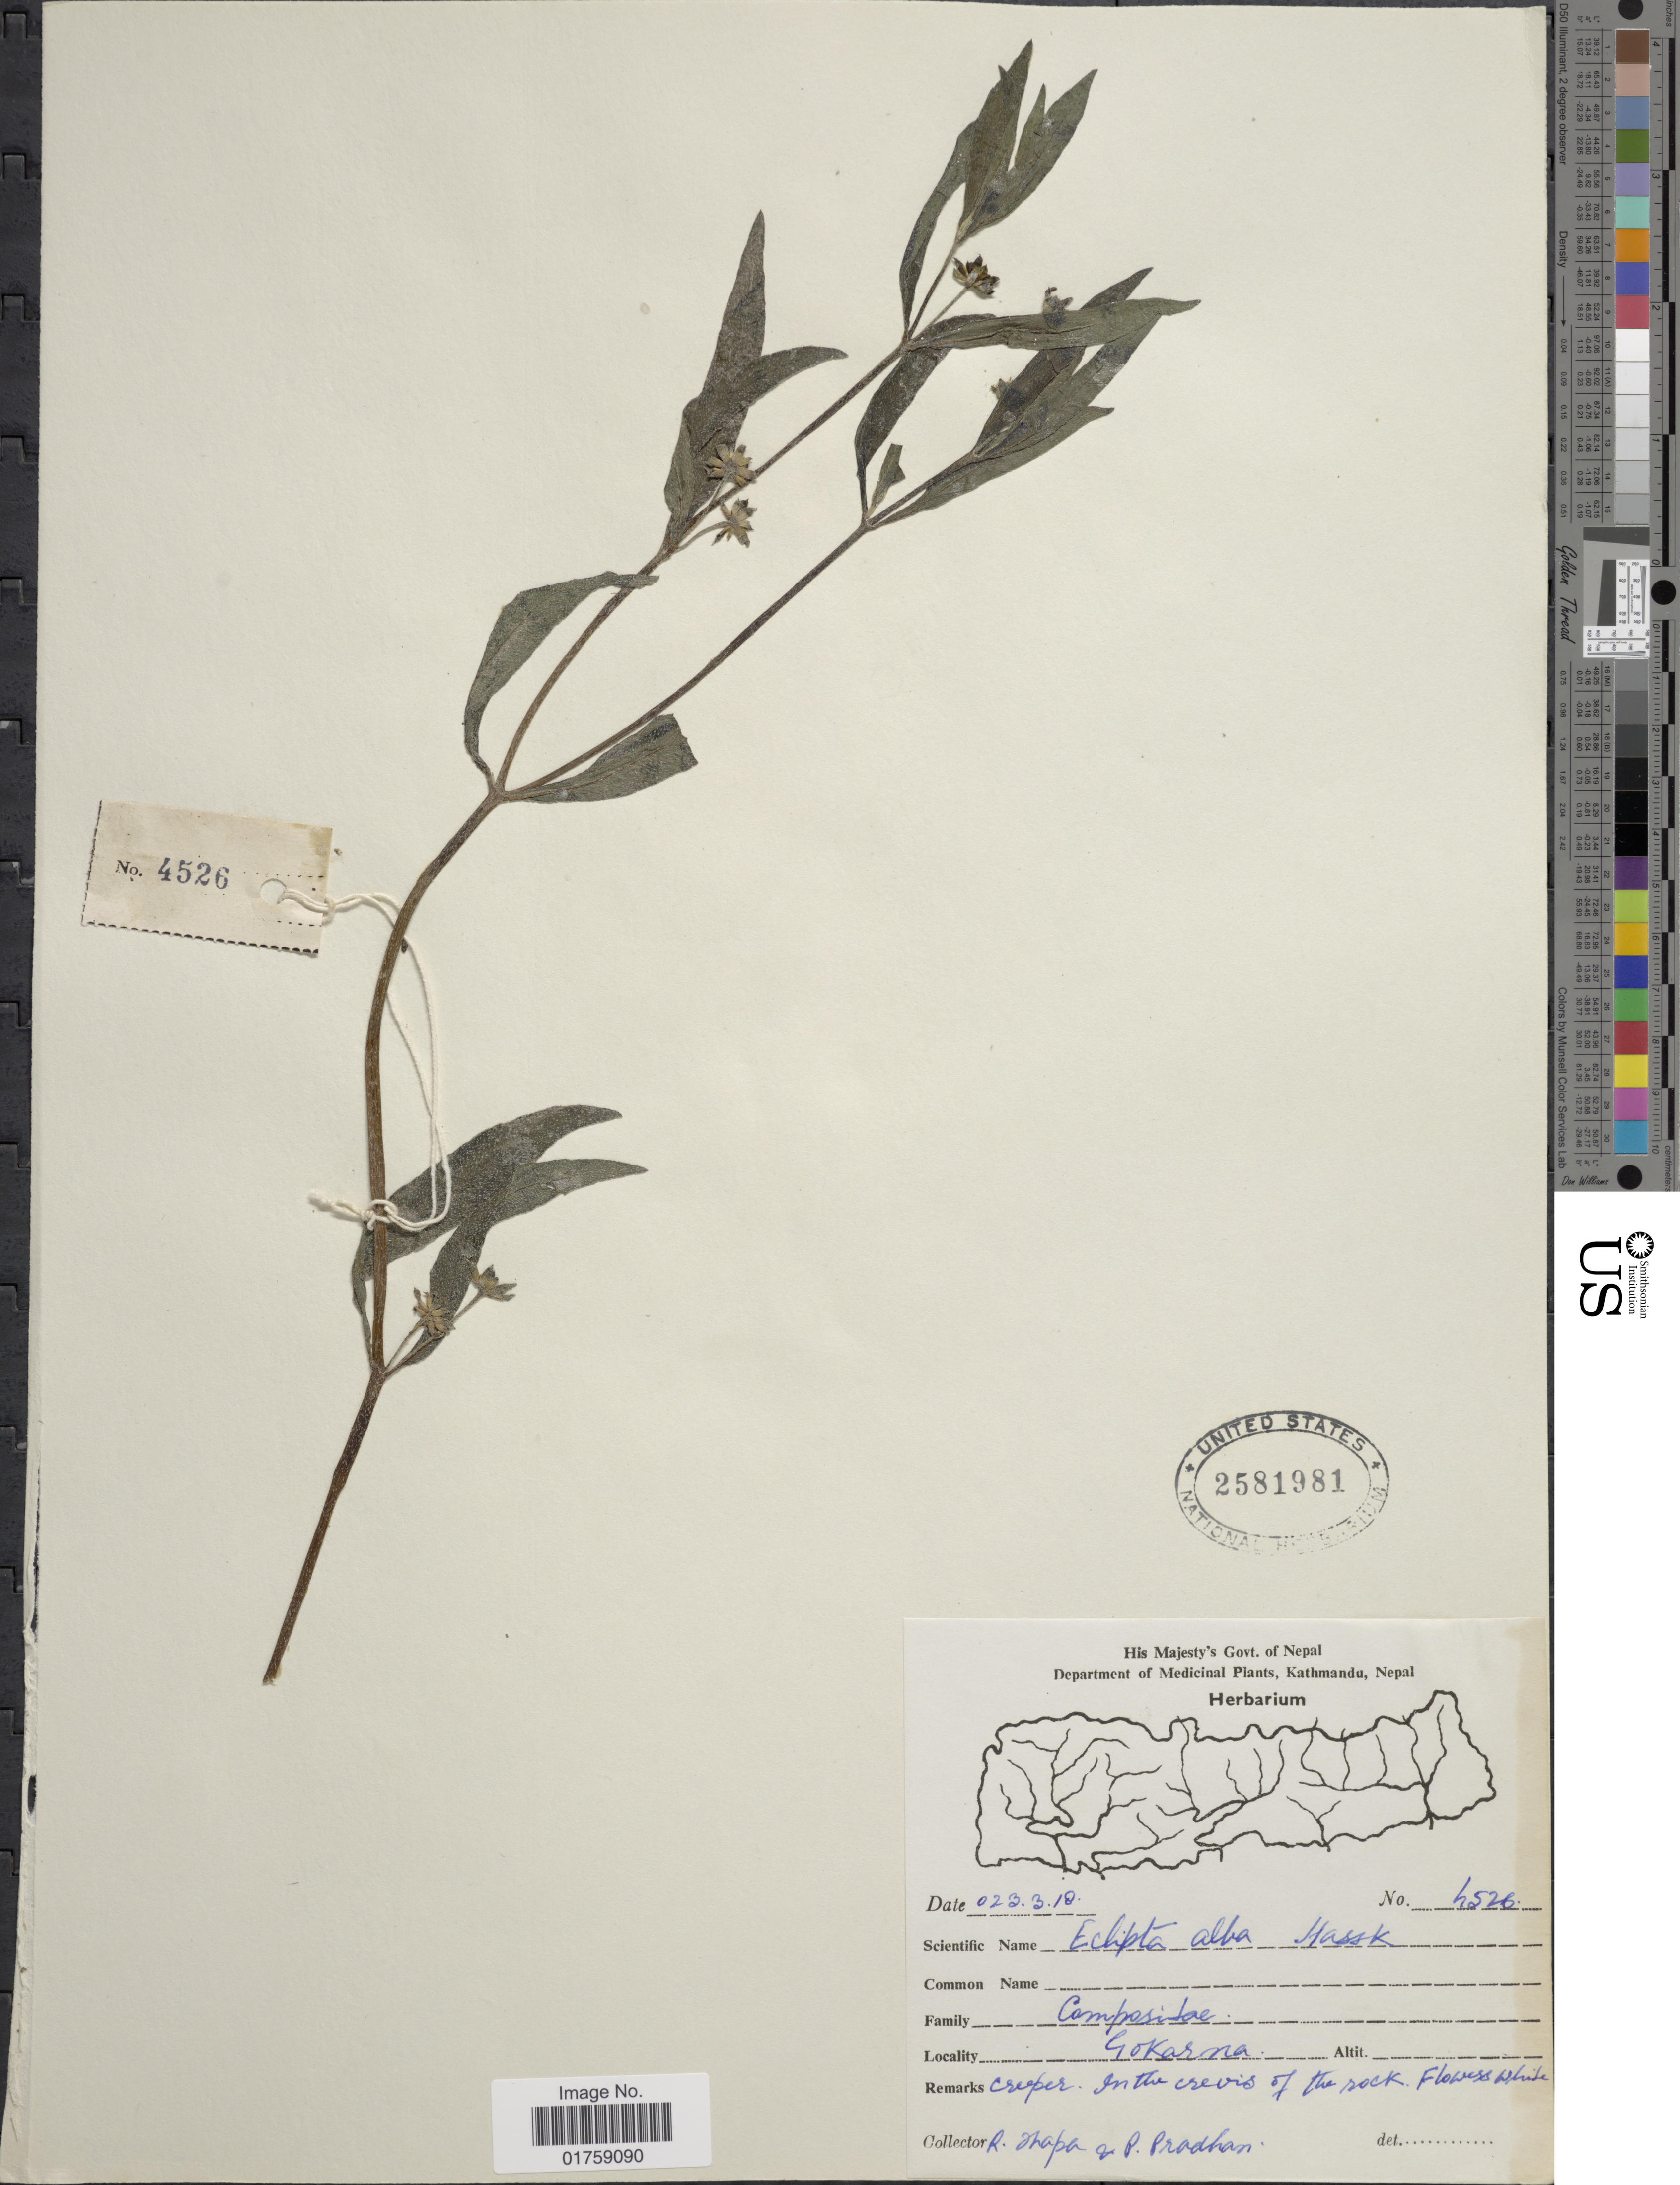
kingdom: Plantae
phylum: Tracheophyta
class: Magnoliopsida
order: Asterales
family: Asteraceae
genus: Eclipta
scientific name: Eclipta prostrata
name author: (L.) L.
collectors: R. Thapa & P. Pradhan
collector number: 4526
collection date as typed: Transcribed d/m/y: 23/3/18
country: Nepal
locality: Gokarna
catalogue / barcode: US 2581981